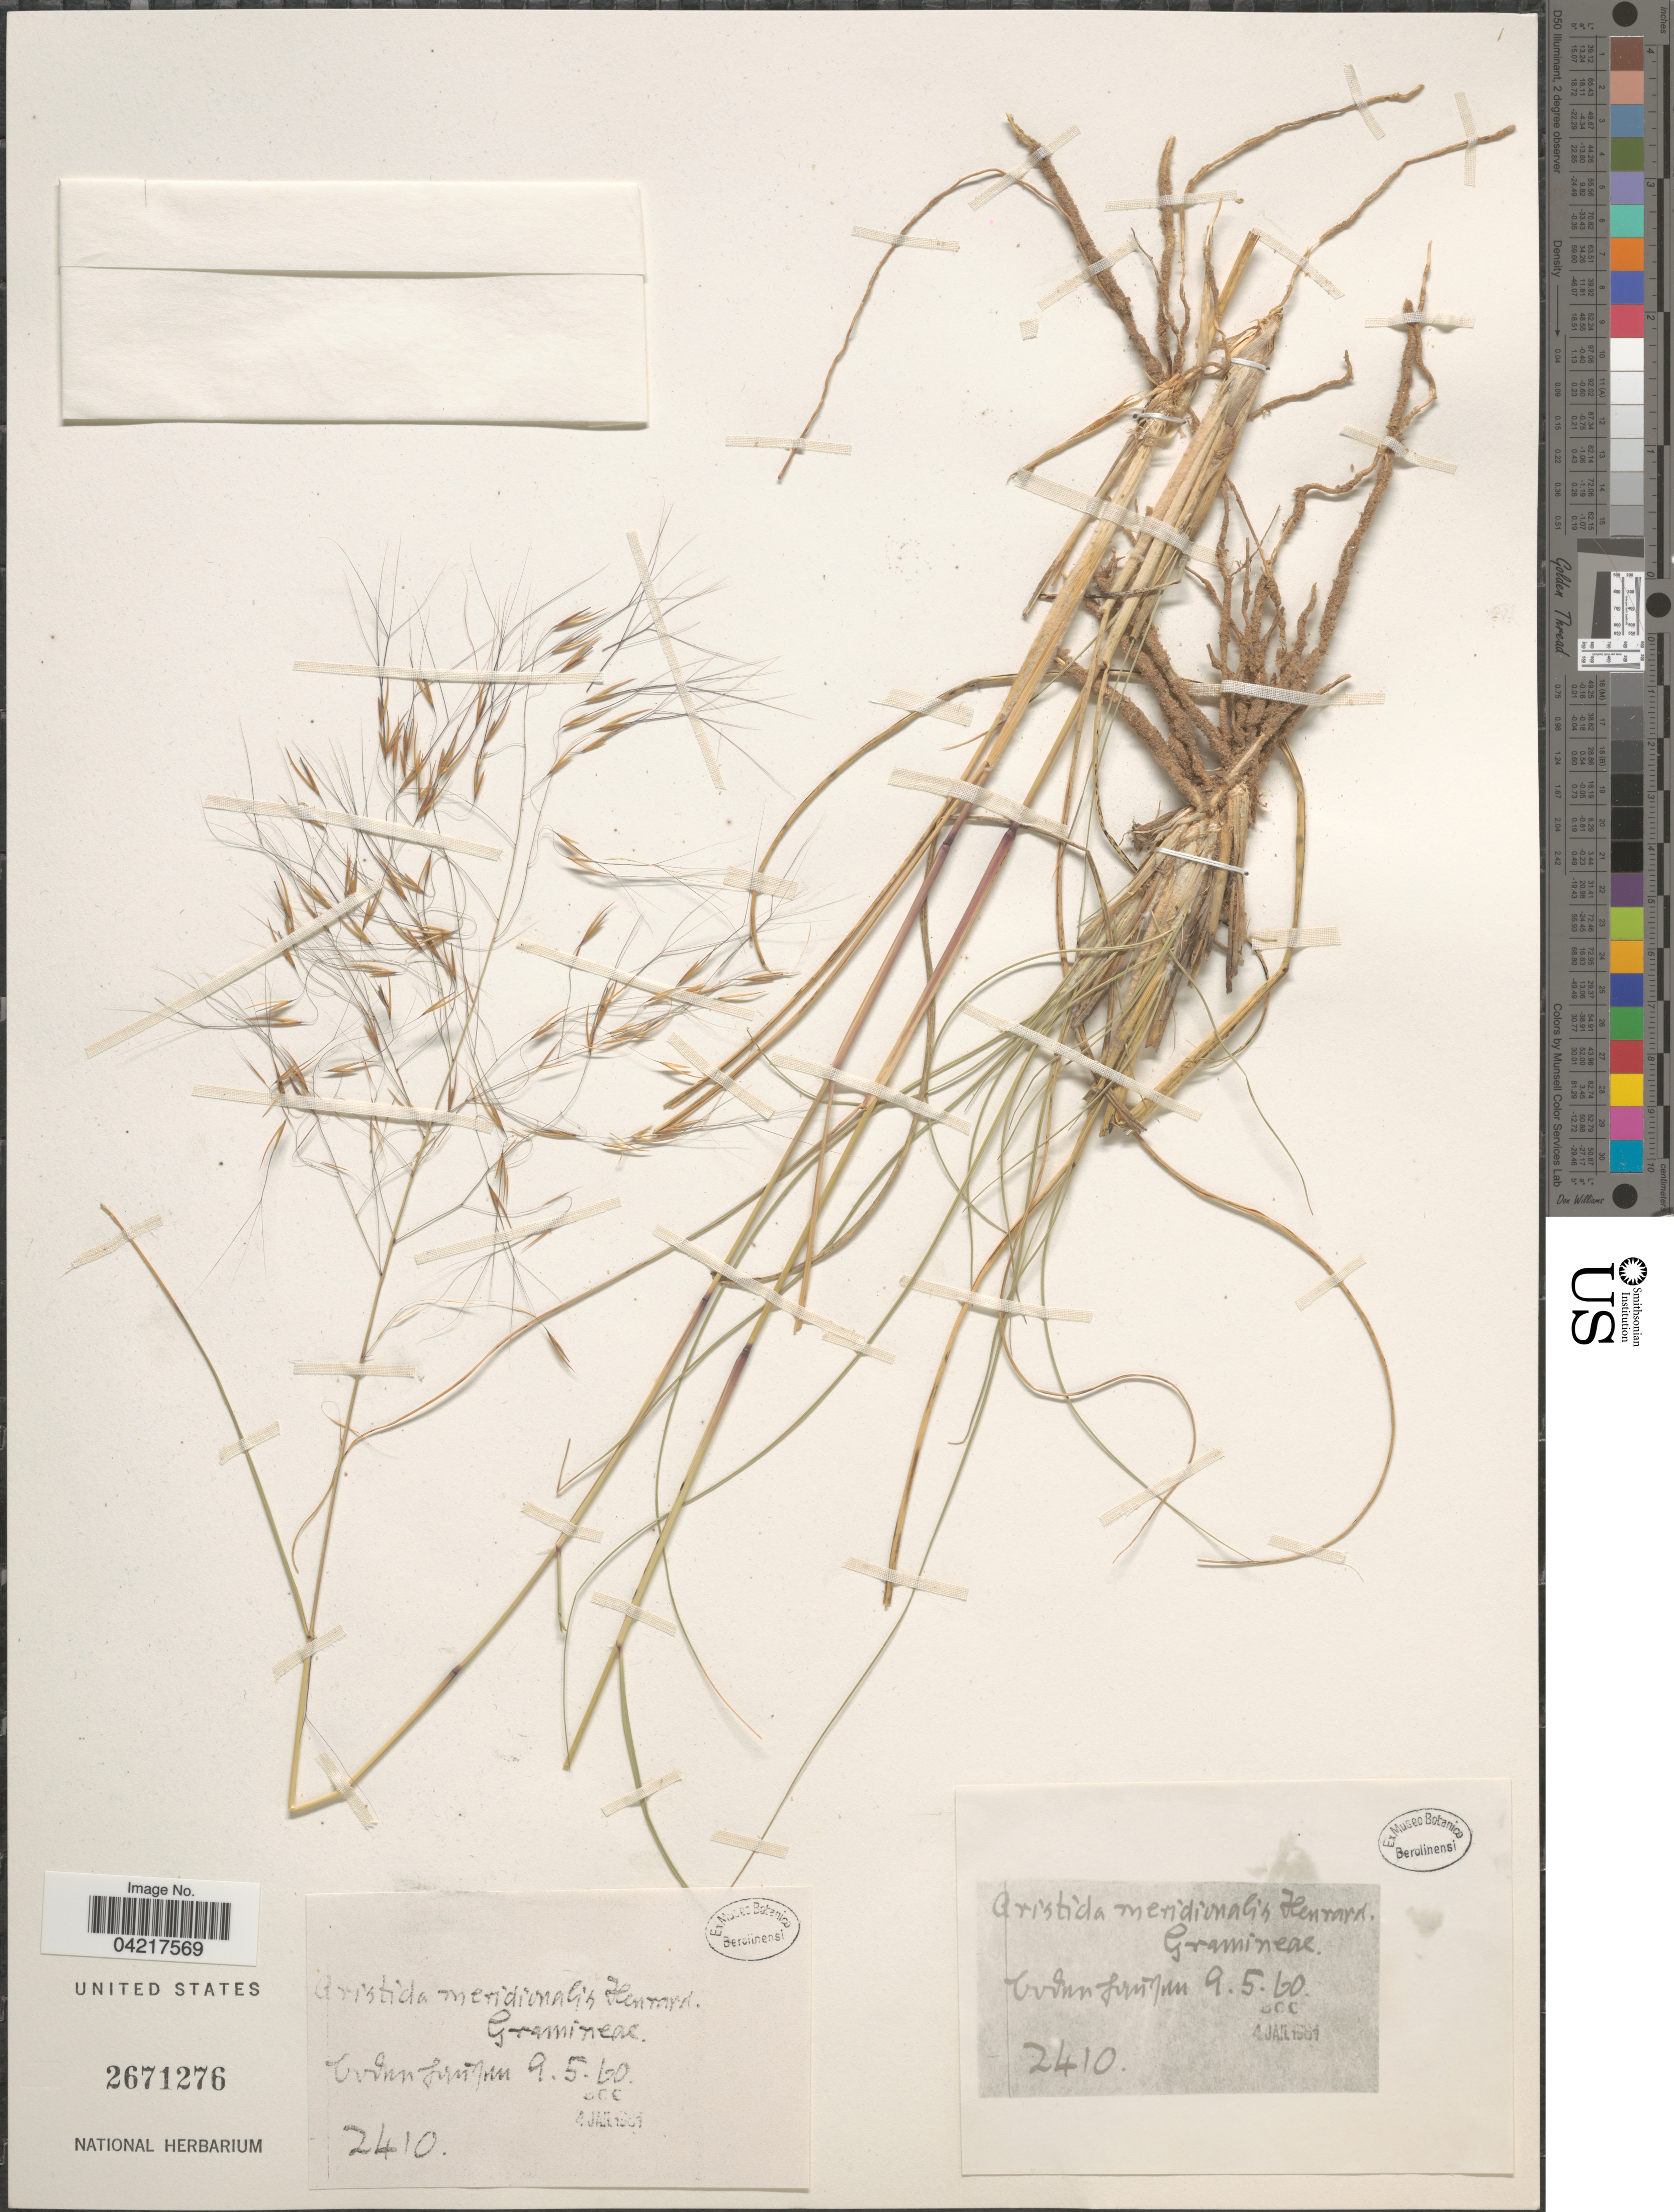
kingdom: Plantae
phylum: Tracheophyta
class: Liliopsida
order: Poales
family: Poaceae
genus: Aristida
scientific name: Aristida meridionalis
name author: Henr.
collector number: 2410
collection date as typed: Transcribed d/m/y: 9/5/60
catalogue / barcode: US 2671276